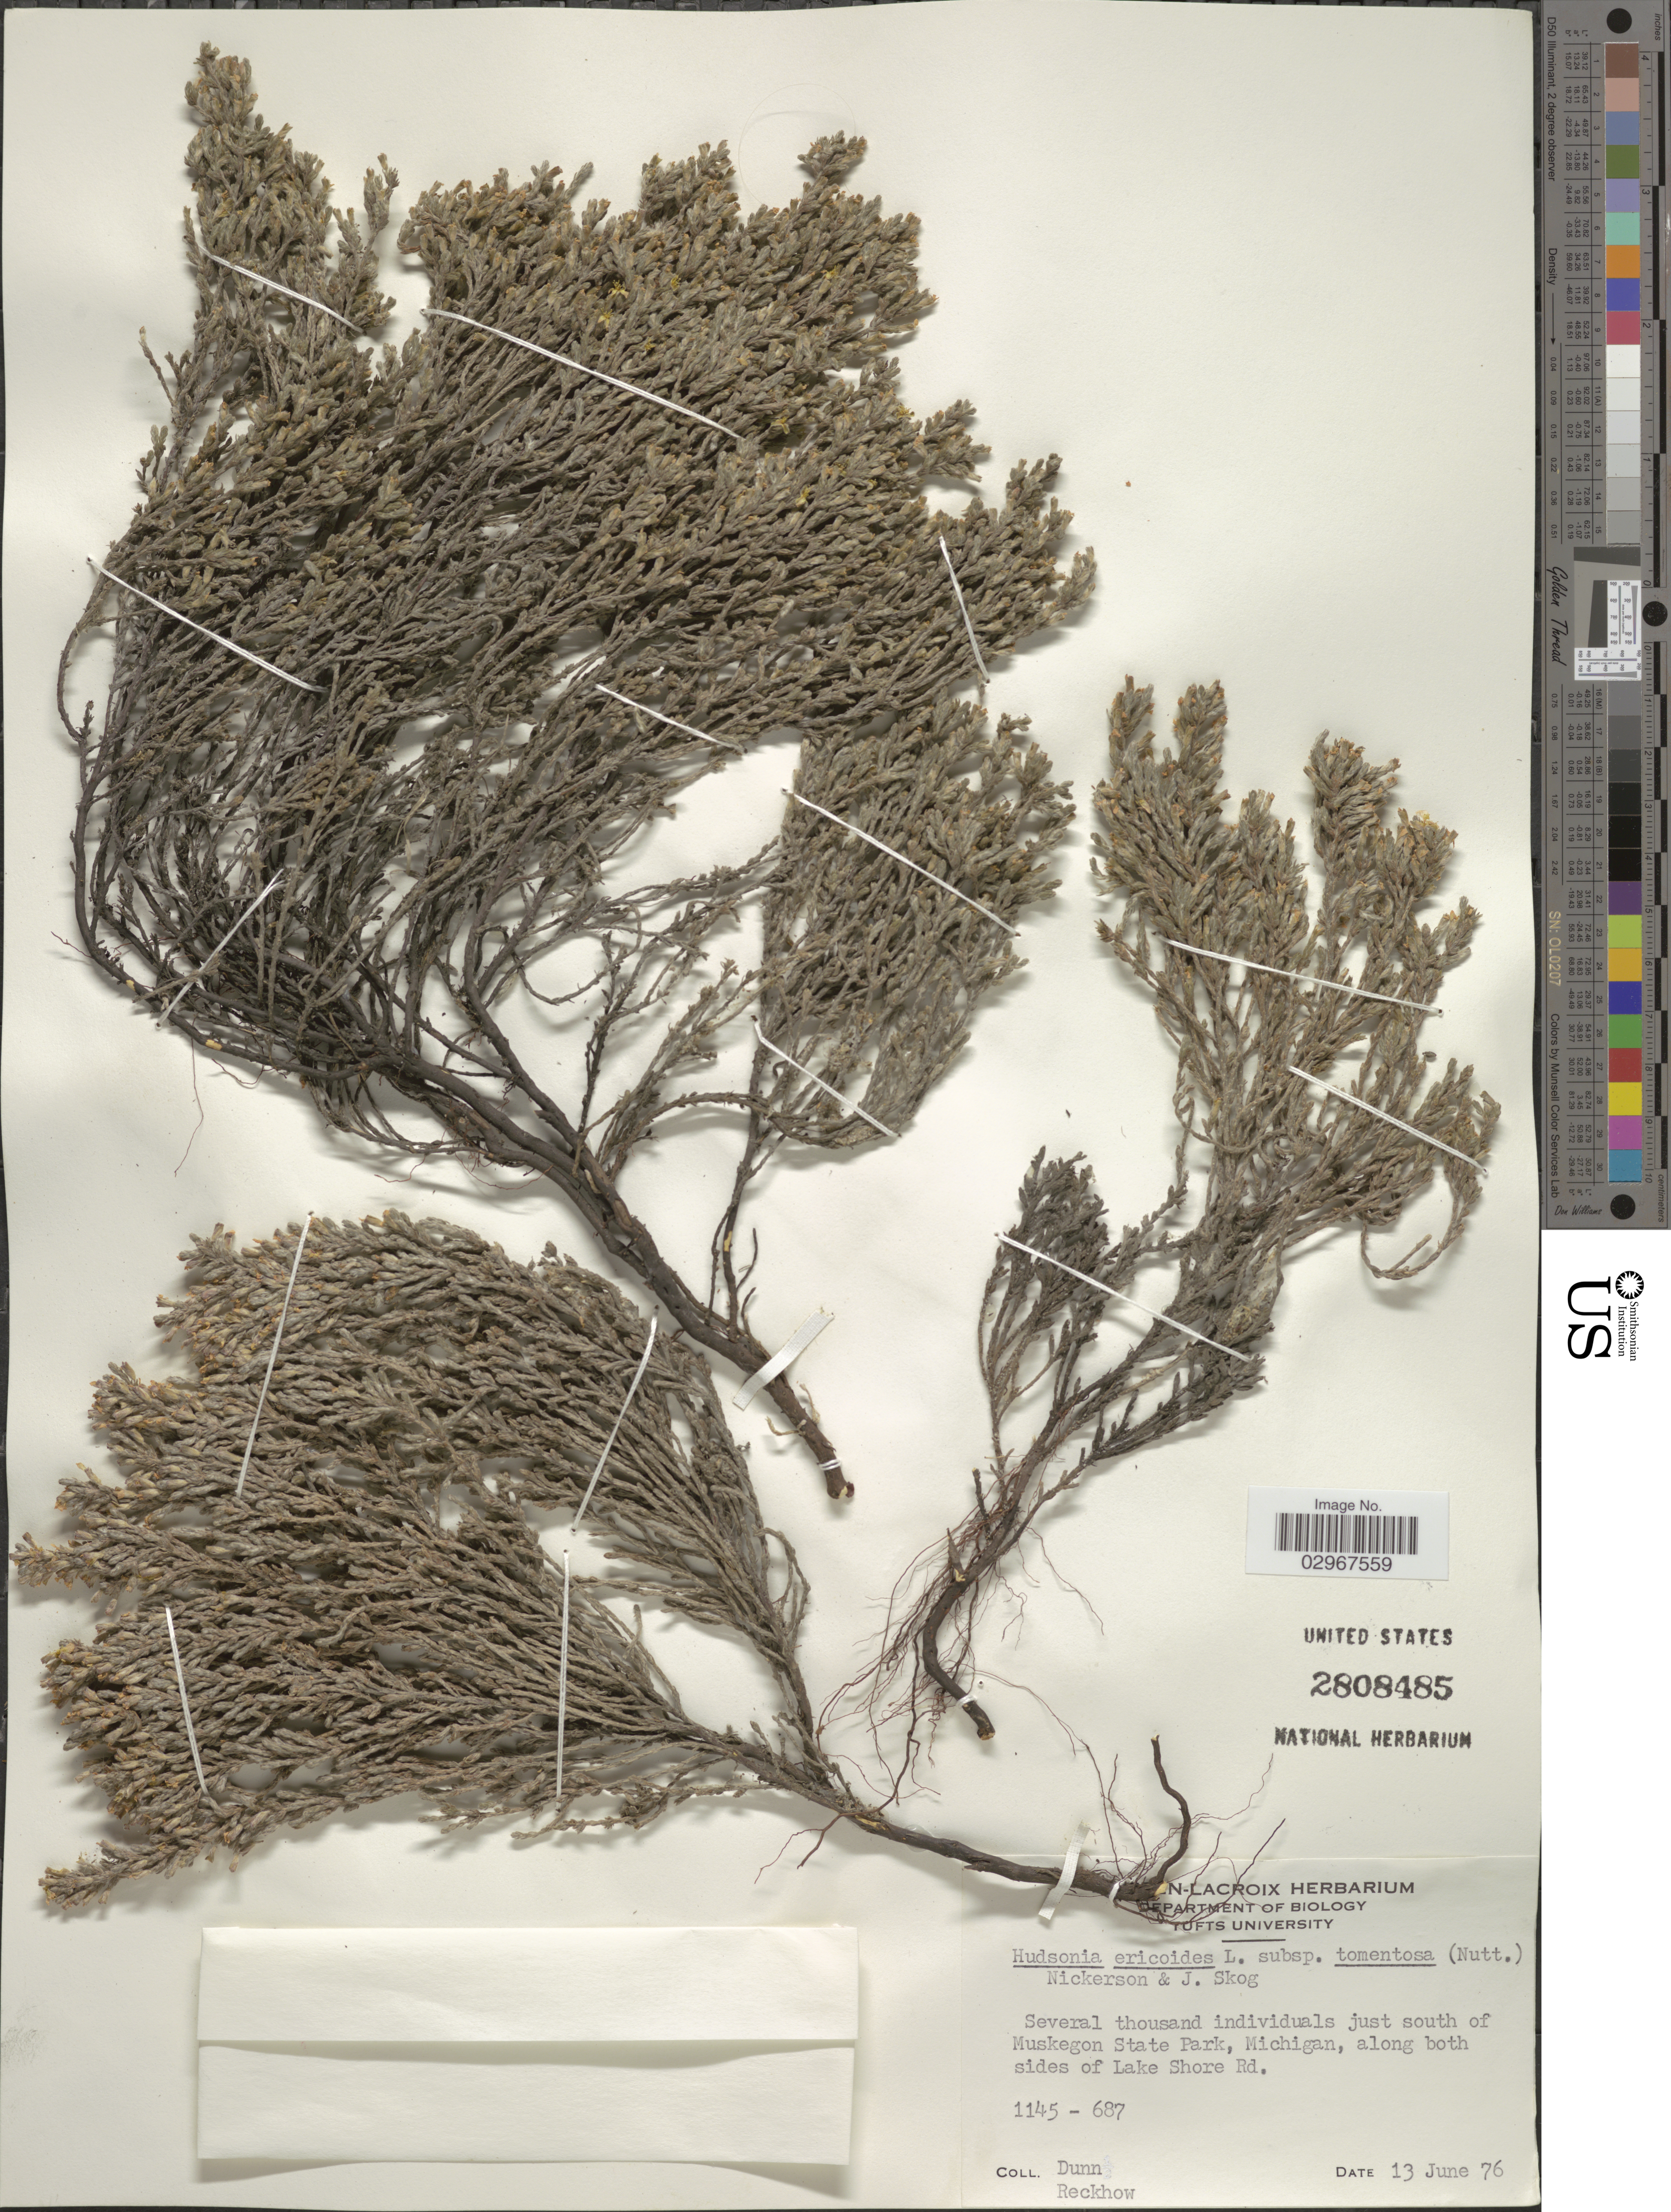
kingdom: Plantae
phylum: Tracheophyta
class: Magnoliopsida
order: Malvales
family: Cistaceae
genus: Hudsonia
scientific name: Hudsonia tomentosa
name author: Nutt.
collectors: -- Dunn & Reckhow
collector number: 1145-687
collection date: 1976-06-13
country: United States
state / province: Michigan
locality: Just south of Muskegon State Park, along both sides of Lake Shore Rd.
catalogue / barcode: US 2808485